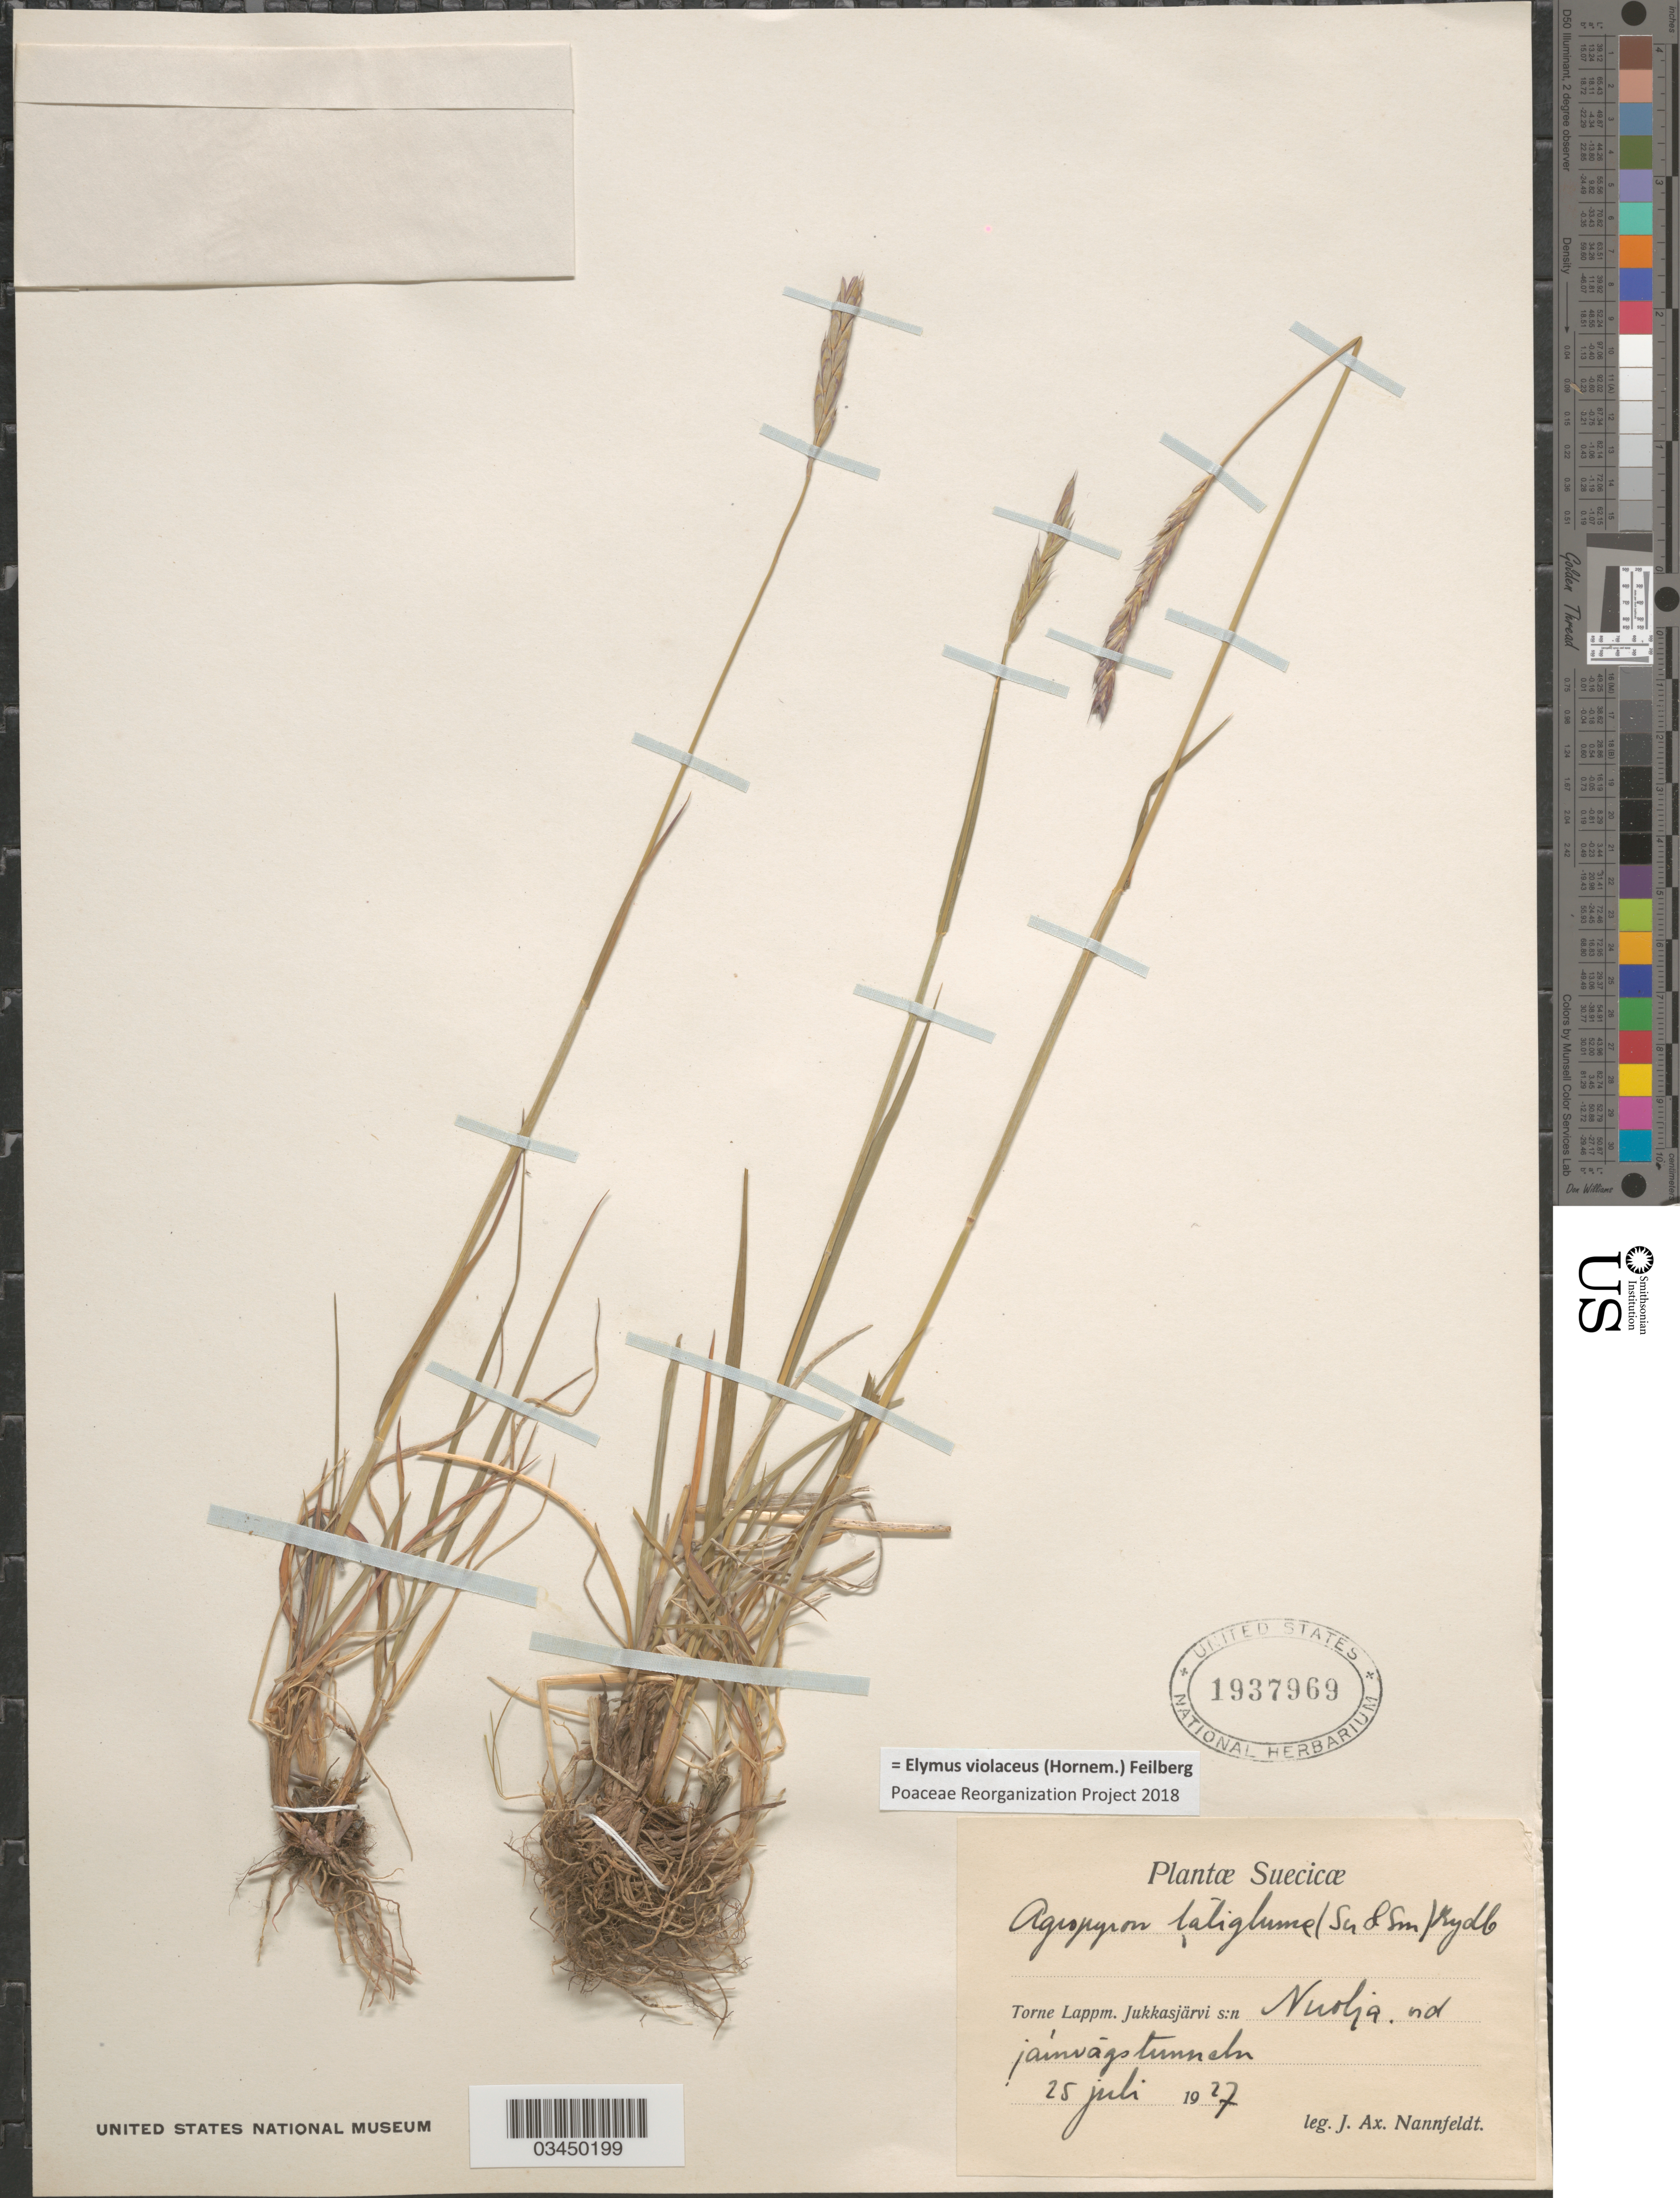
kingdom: Plantae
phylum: Tracheophyta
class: Liliopsida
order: Poales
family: Poaceae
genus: Elymus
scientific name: Elymus violaceus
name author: (Hornem.) Feilberg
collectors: J. Nannfeldt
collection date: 1927-07-25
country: Sweden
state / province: Norrbotten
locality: Suecicæ. Torne Lappm. Jukkasjärvi s:n Nuolja, nd järnvägstunneln.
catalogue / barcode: US 1937969